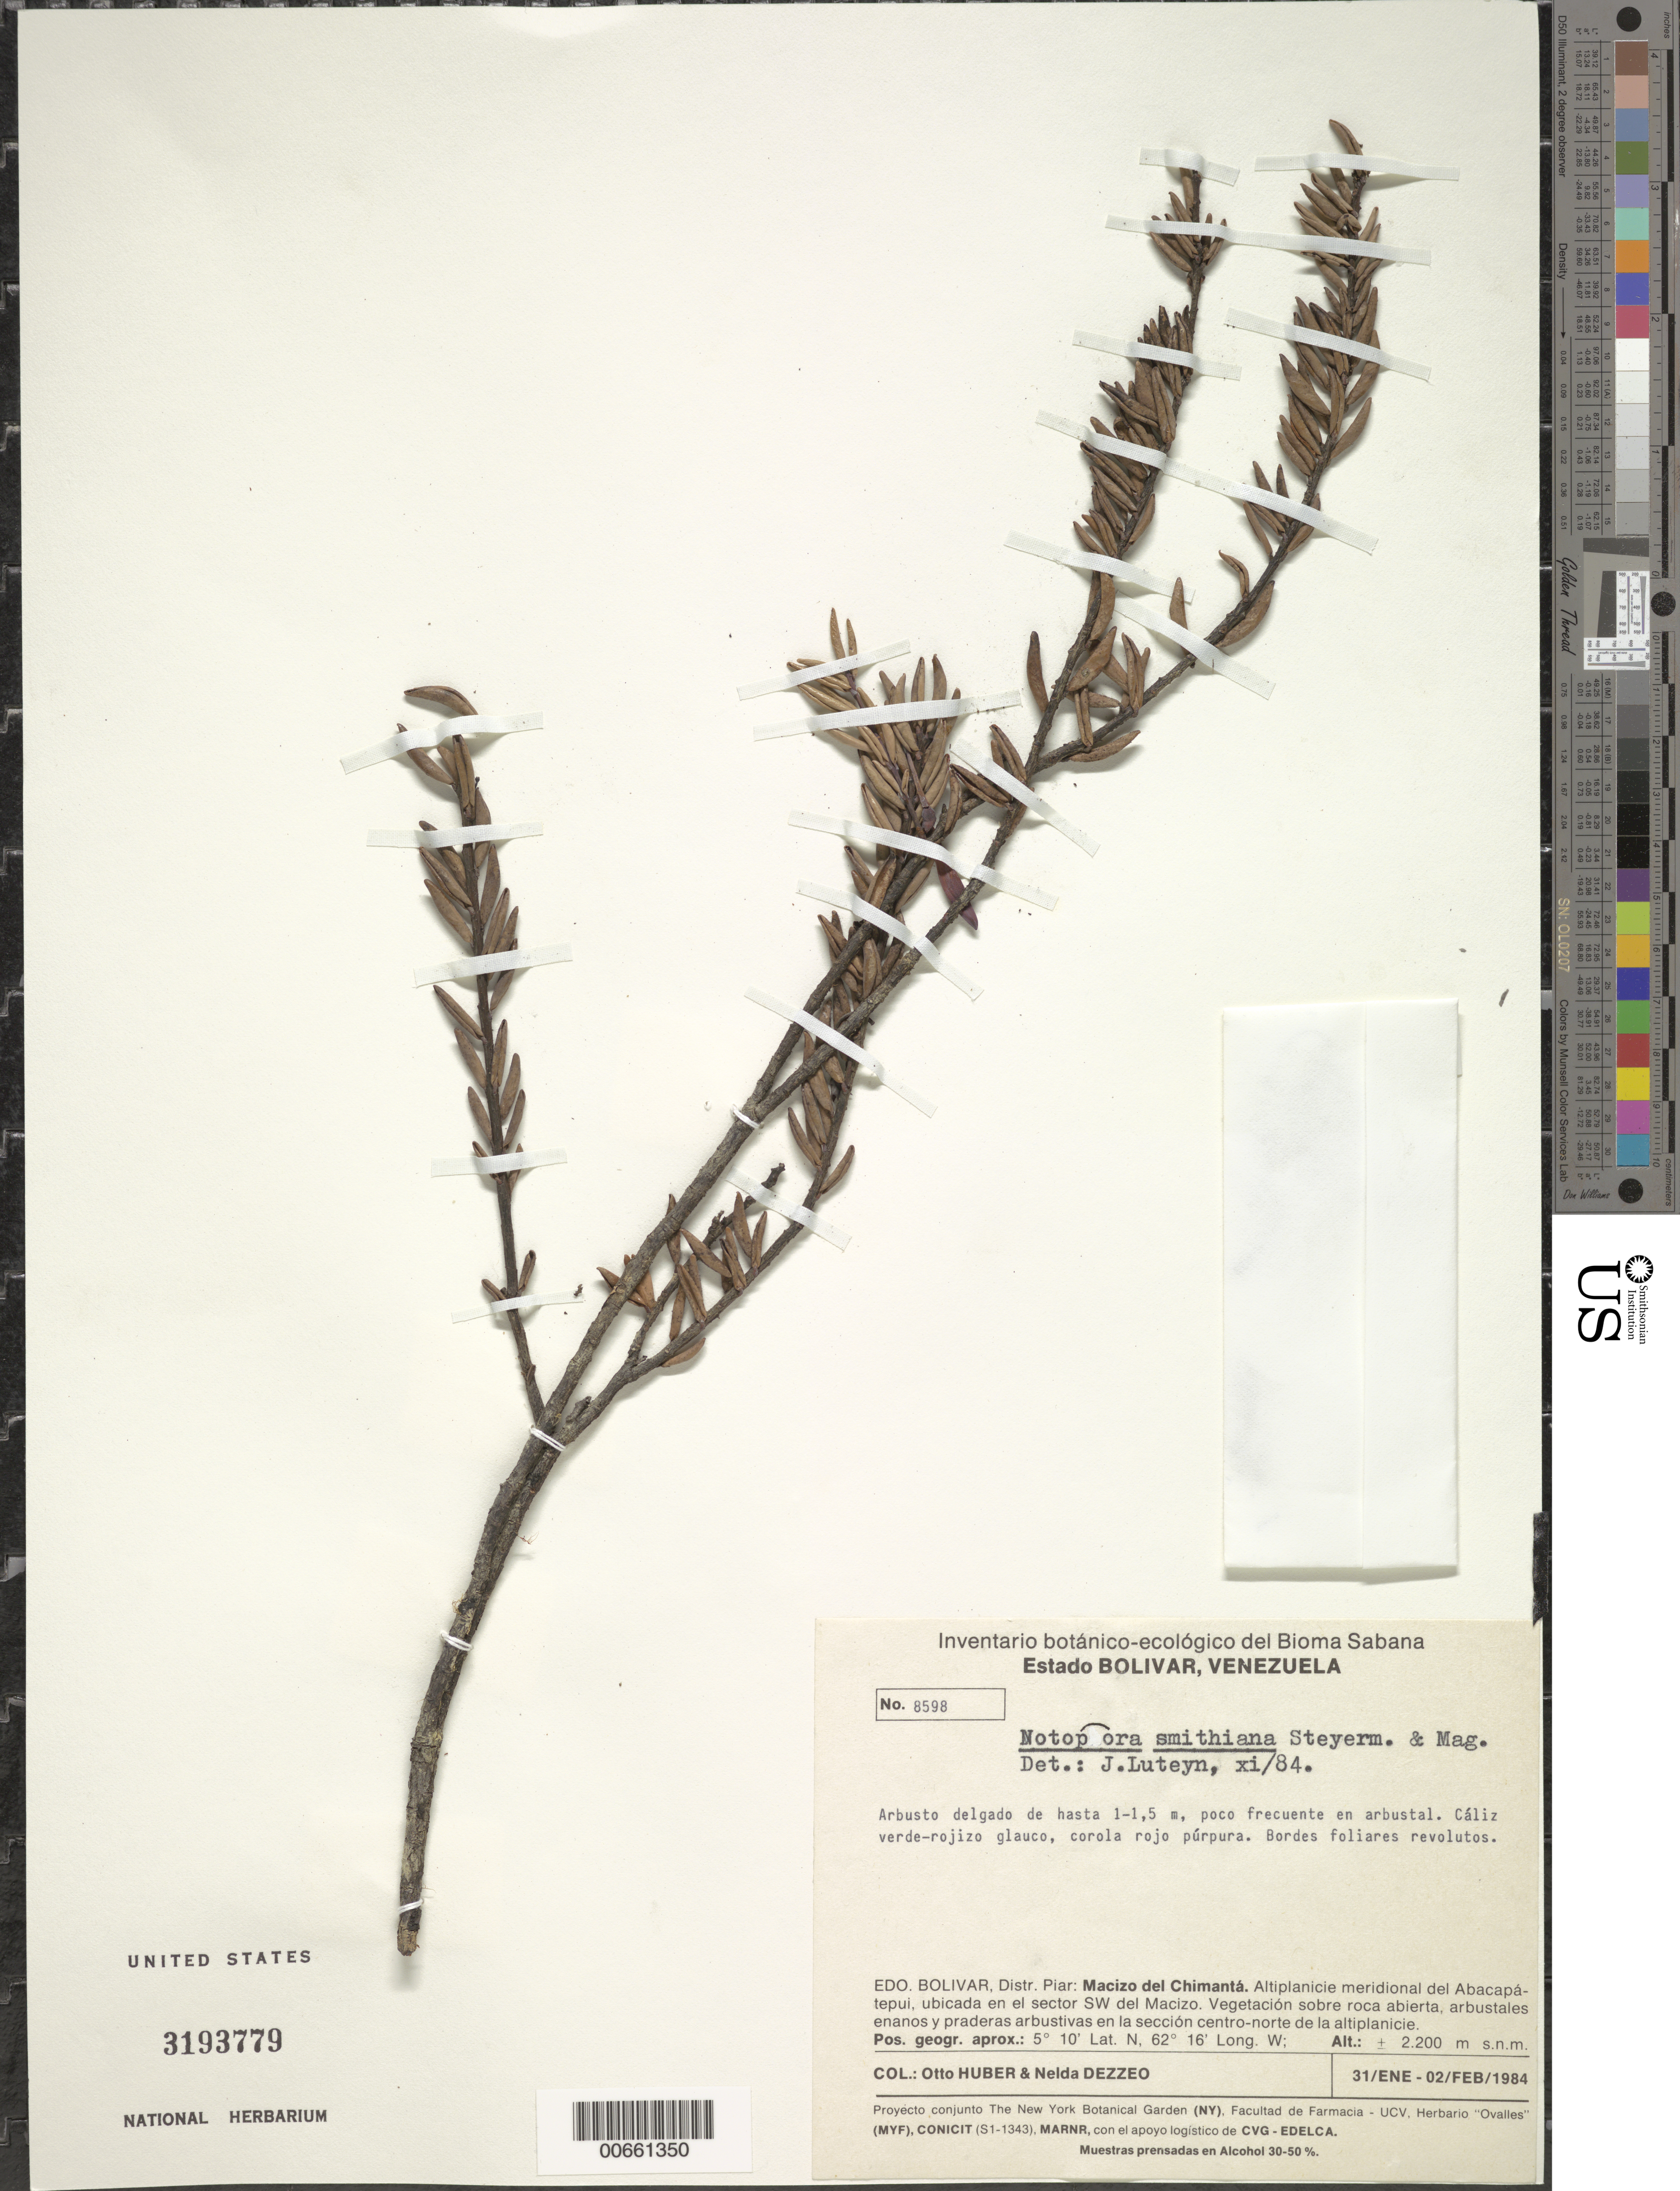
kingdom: Plantae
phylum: Tracheophyta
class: Magnoliopsida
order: Ericales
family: Ericaceae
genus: Notopora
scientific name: Notopora smithiana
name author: Steyerm. & Maguire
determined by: Luteyn, J. L.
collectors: O. Huber & N. Dezzeo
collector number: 8598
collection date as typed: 31-Jan-84 to 2-Feb-84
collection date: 1984-01-31/1984-02-02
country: Venezuela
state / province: Bolívar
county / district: Piar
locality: Macizo del Chimantá, Abacapá-tepuí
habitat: Arbustal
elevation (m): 2200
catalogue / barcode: US 3193779